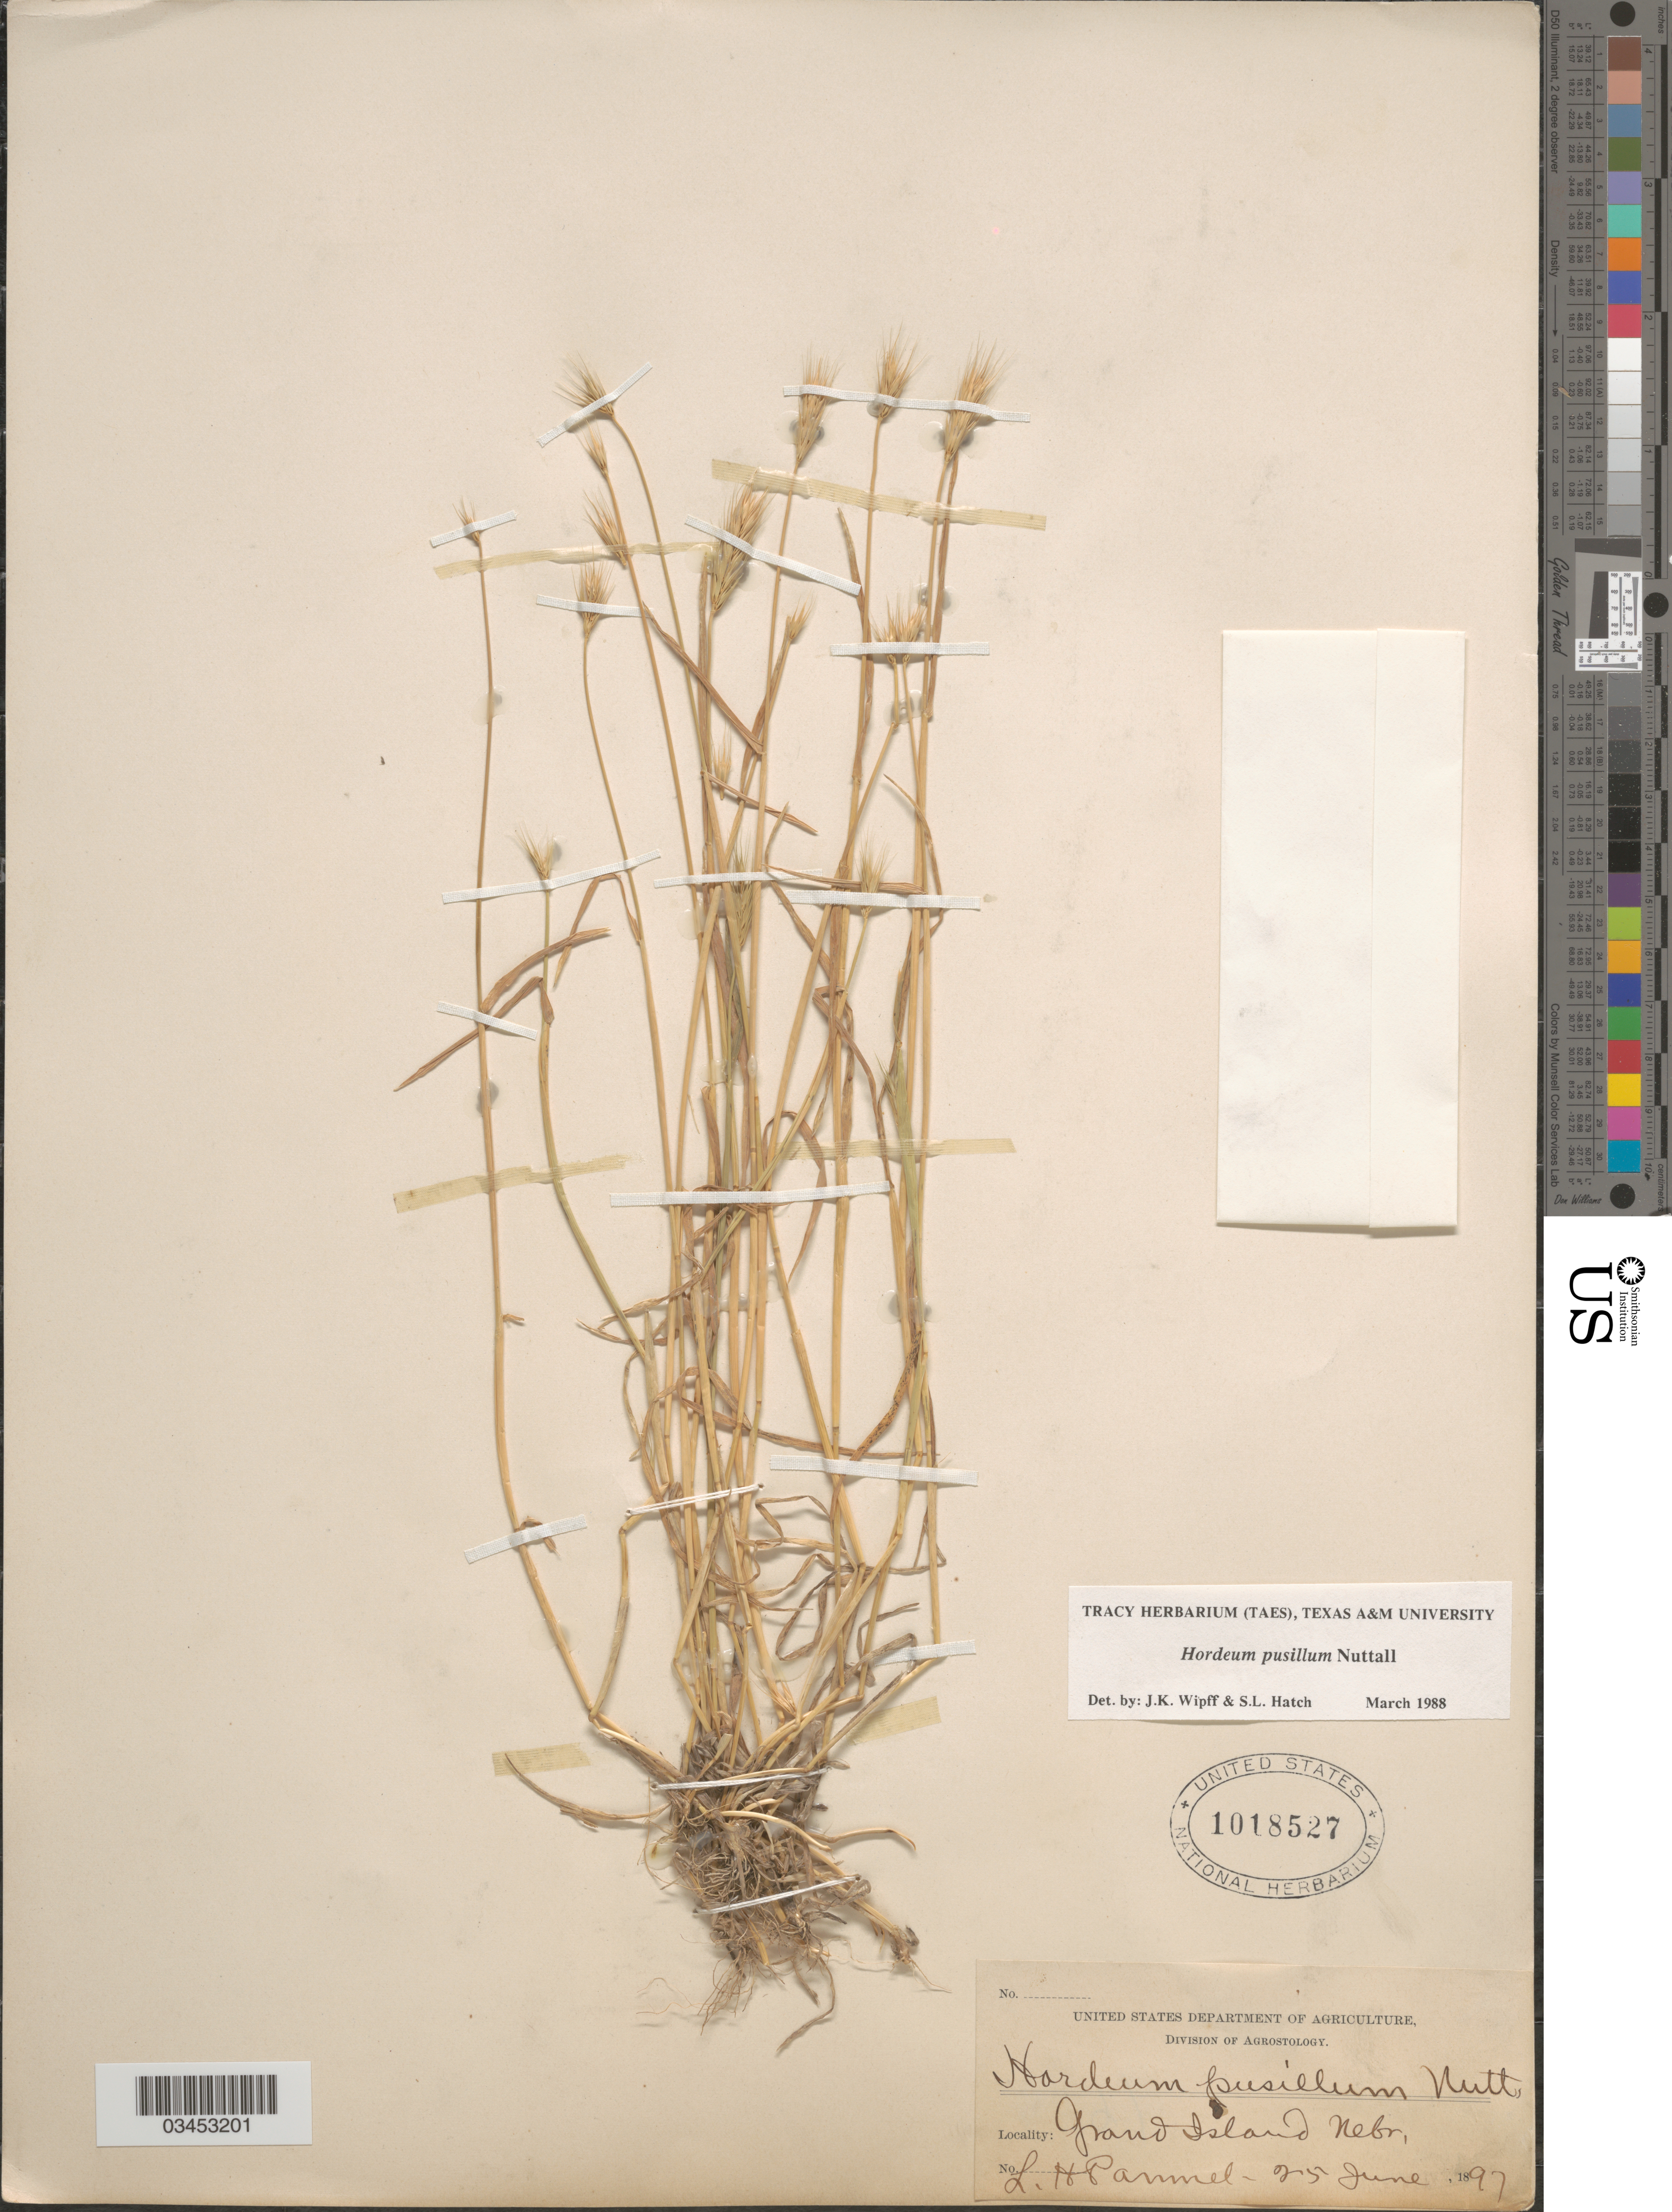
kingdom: Plantae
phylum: Tracheophyta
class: Liliopsida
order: Poales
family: Poaceae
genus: Hordeum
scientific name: Hordeum pusillum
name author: Nutt.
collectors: L. Pammel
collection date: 1897-06-25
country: United States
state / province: Nebraska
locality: Grand Island.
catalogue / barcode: US 1018527